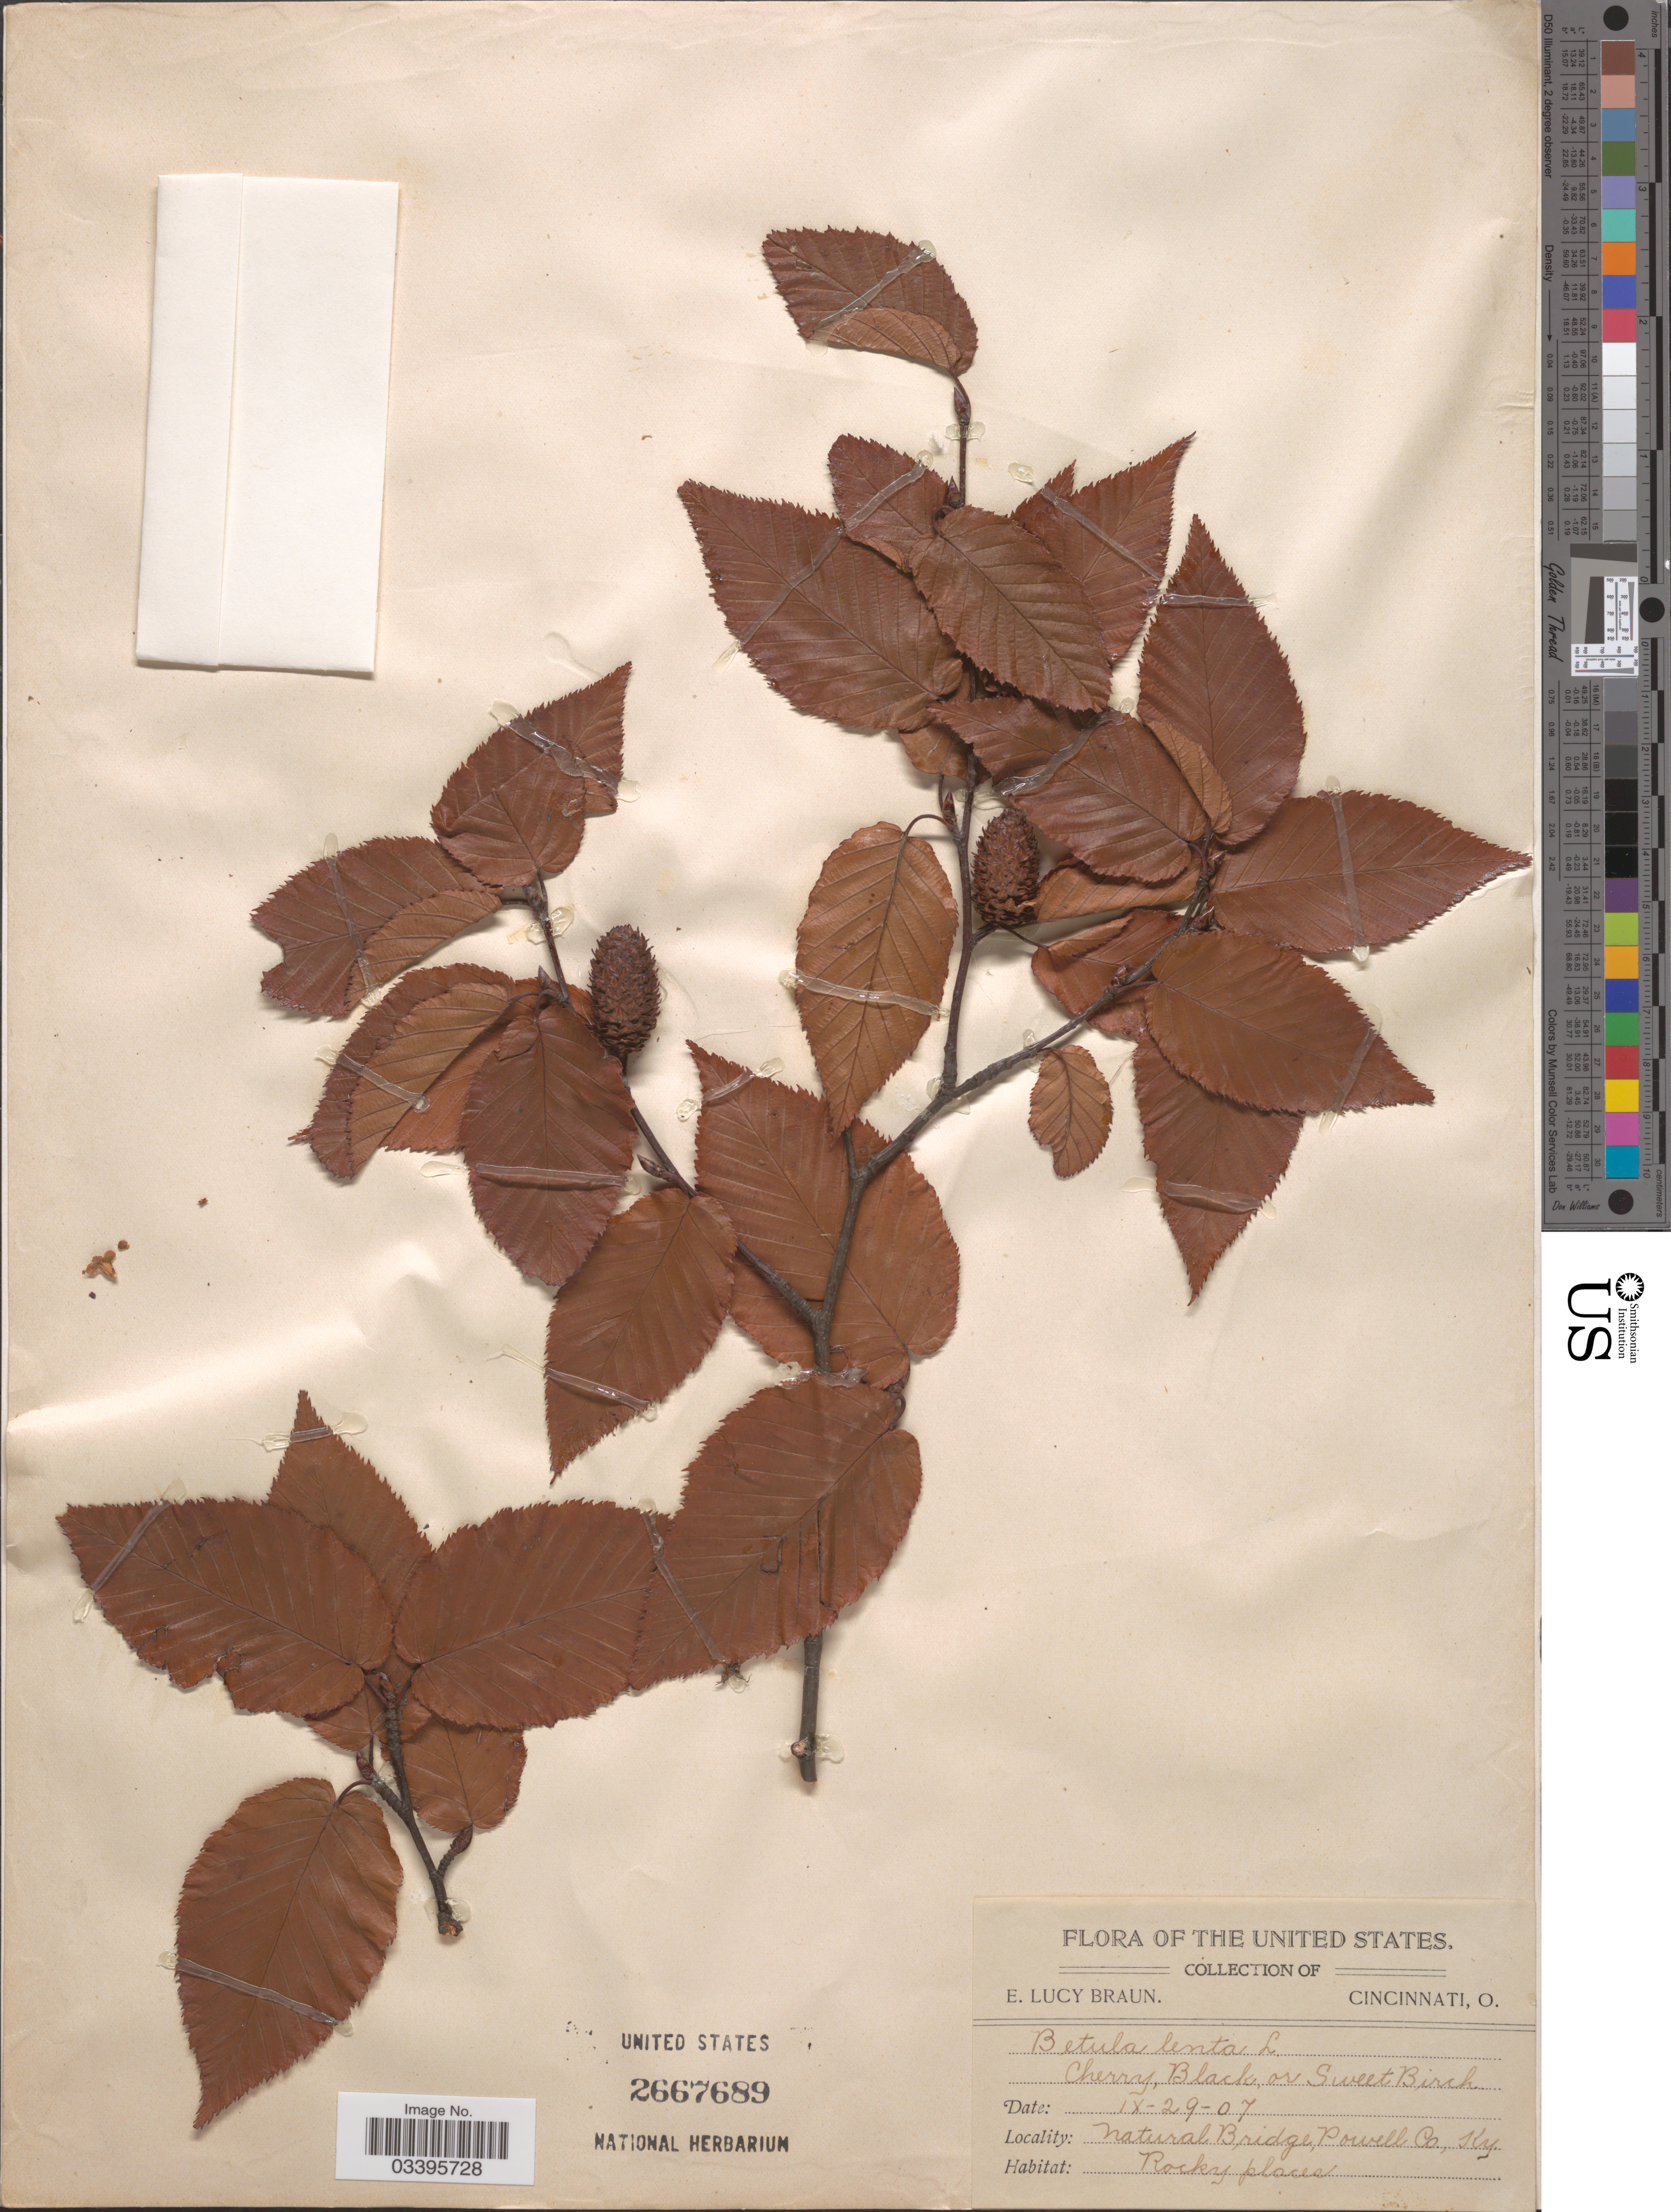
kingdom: Plantae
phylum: Tracheophyta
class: Magnoliopsida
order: Fagales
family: Betulaceae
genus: Betula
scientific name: Betula lenta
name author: L.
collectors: E. L. Braun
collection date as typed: Transcribed d/m/y: 29/9/7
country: United States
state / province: Kentucky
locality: Natural Bridge, Powell Co.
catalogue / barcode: US 2667689